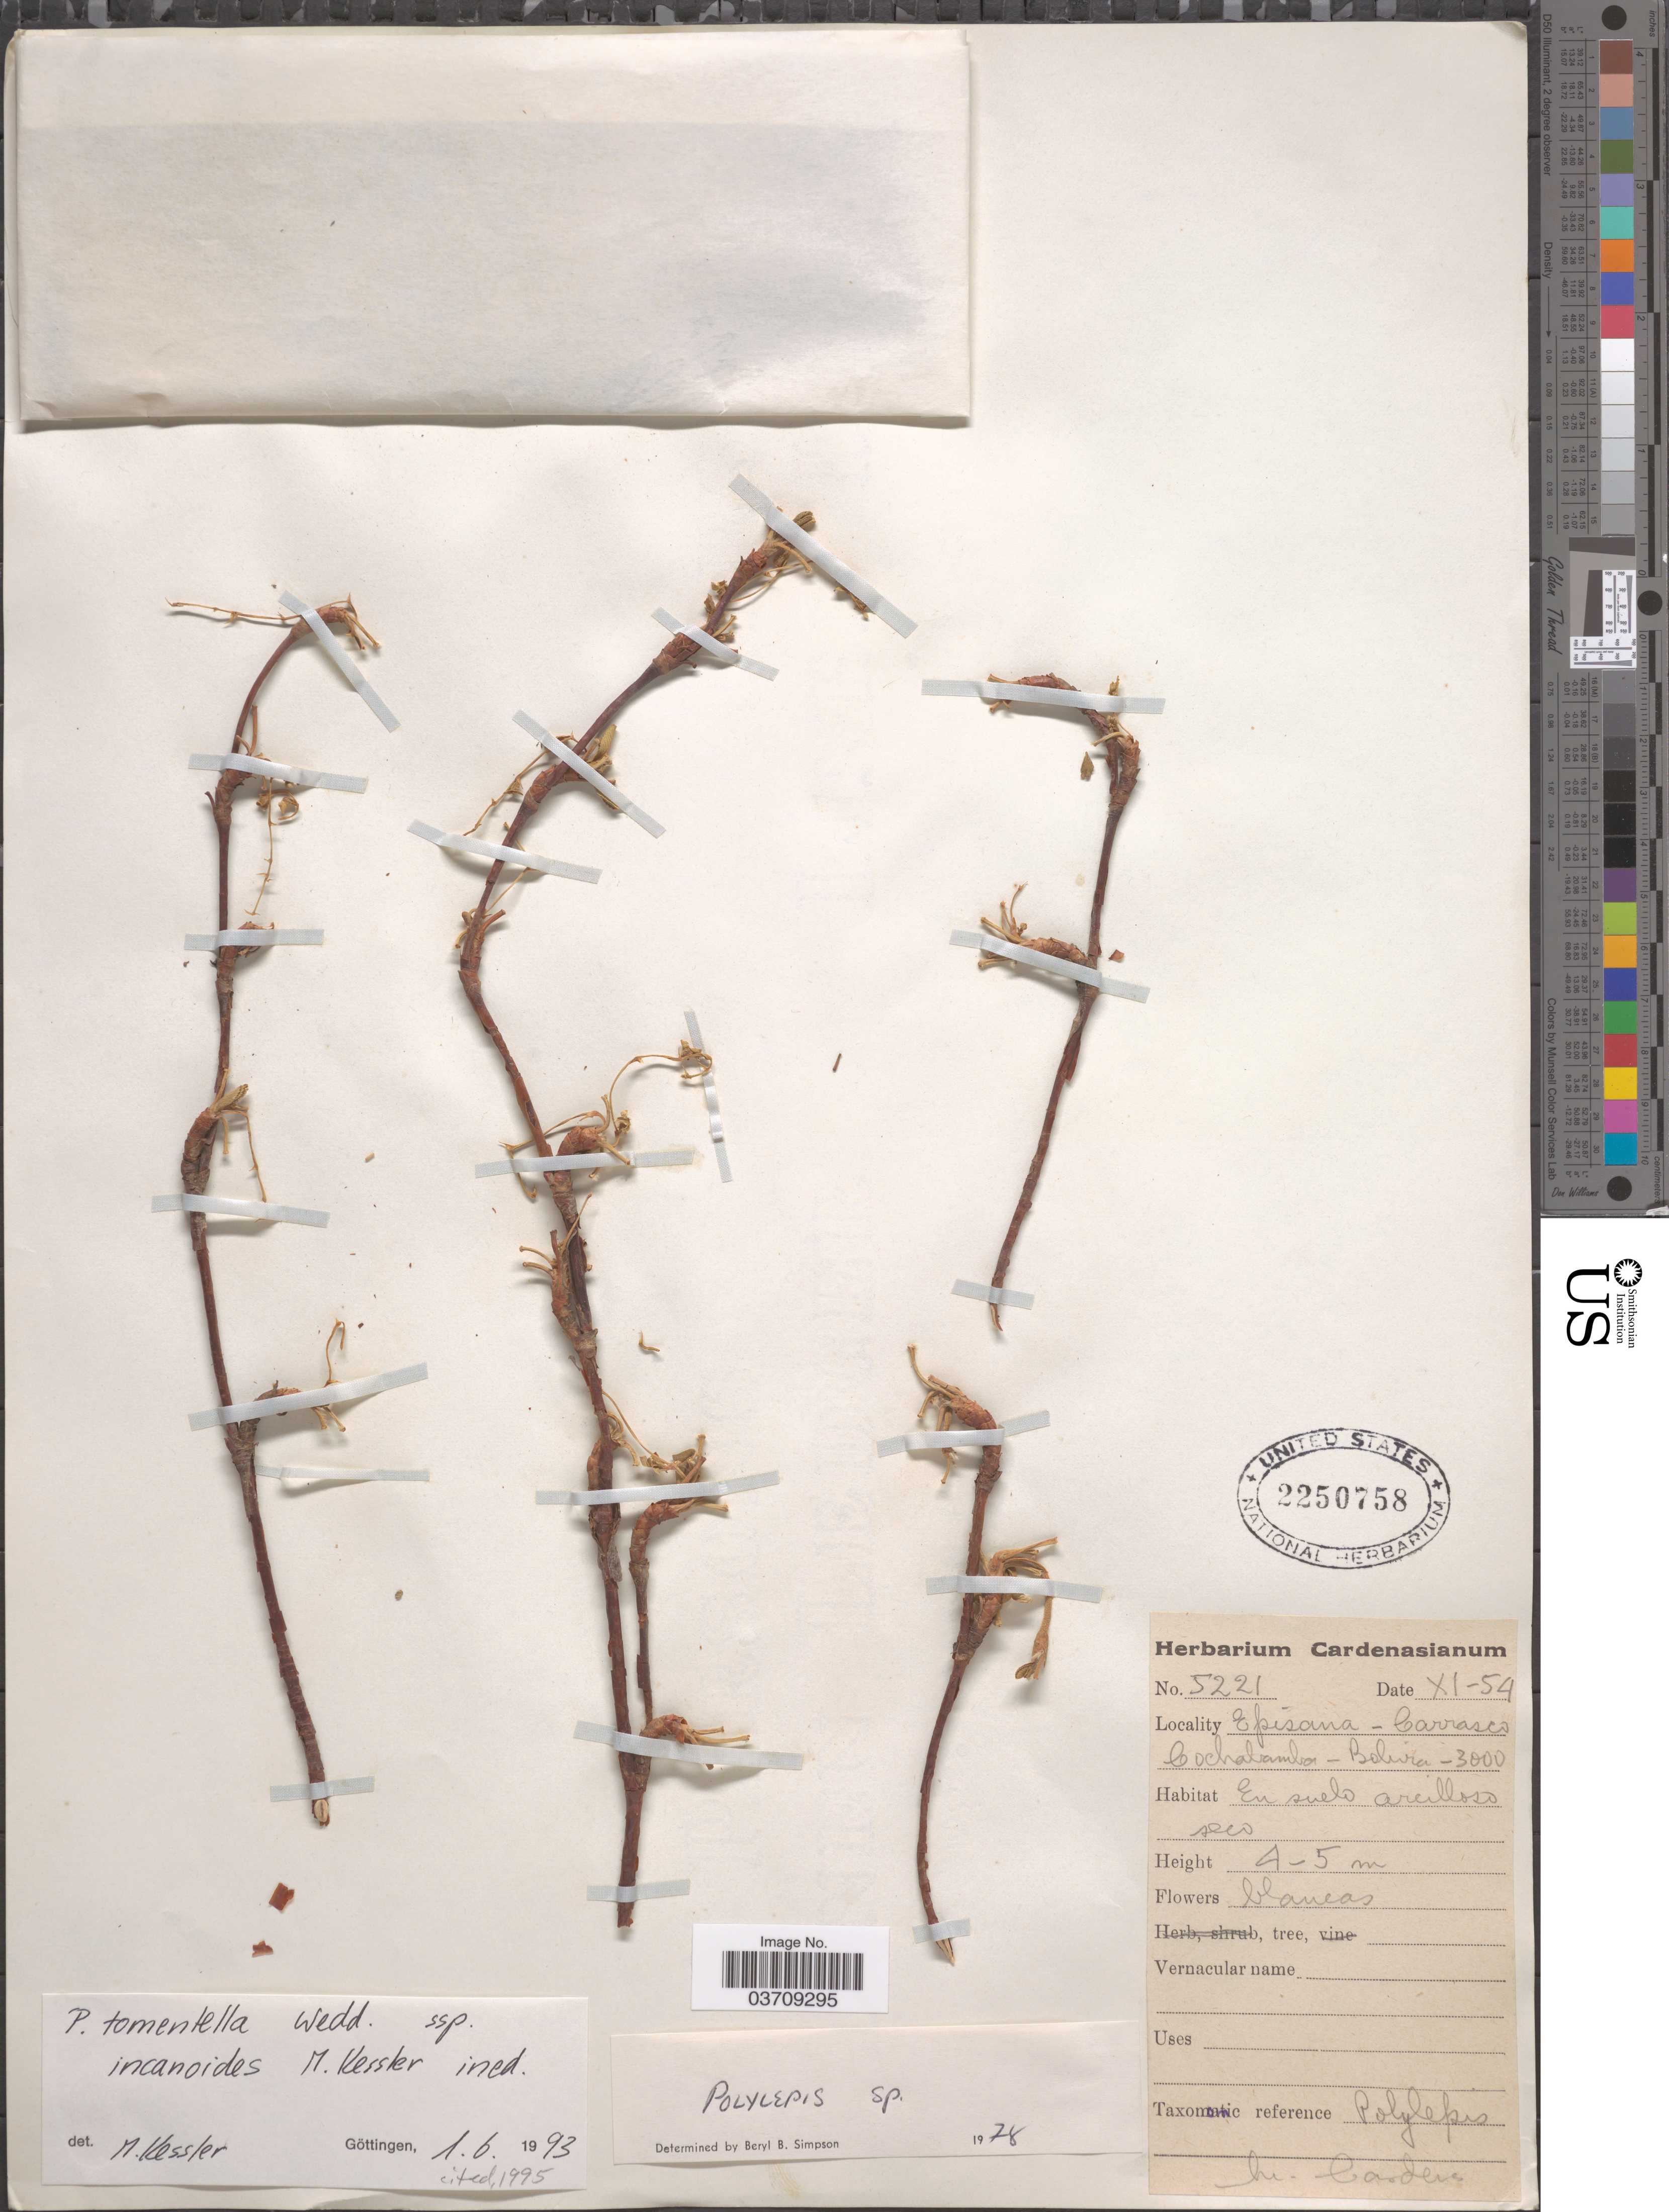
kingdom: Plantae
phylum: Tracheophyta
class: Magnoliopsida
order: Rosales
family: Rosaceae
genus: Polylepis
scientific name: Polylepis tomentella subsp. incanoides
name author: M. Kessler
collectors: M. Cárdenas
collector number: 5221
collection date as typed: Transcribed d/m/y: /11/54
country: Bolivia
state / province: Cochabamba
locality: Episana - Carrasco.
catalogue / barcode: US 2250758